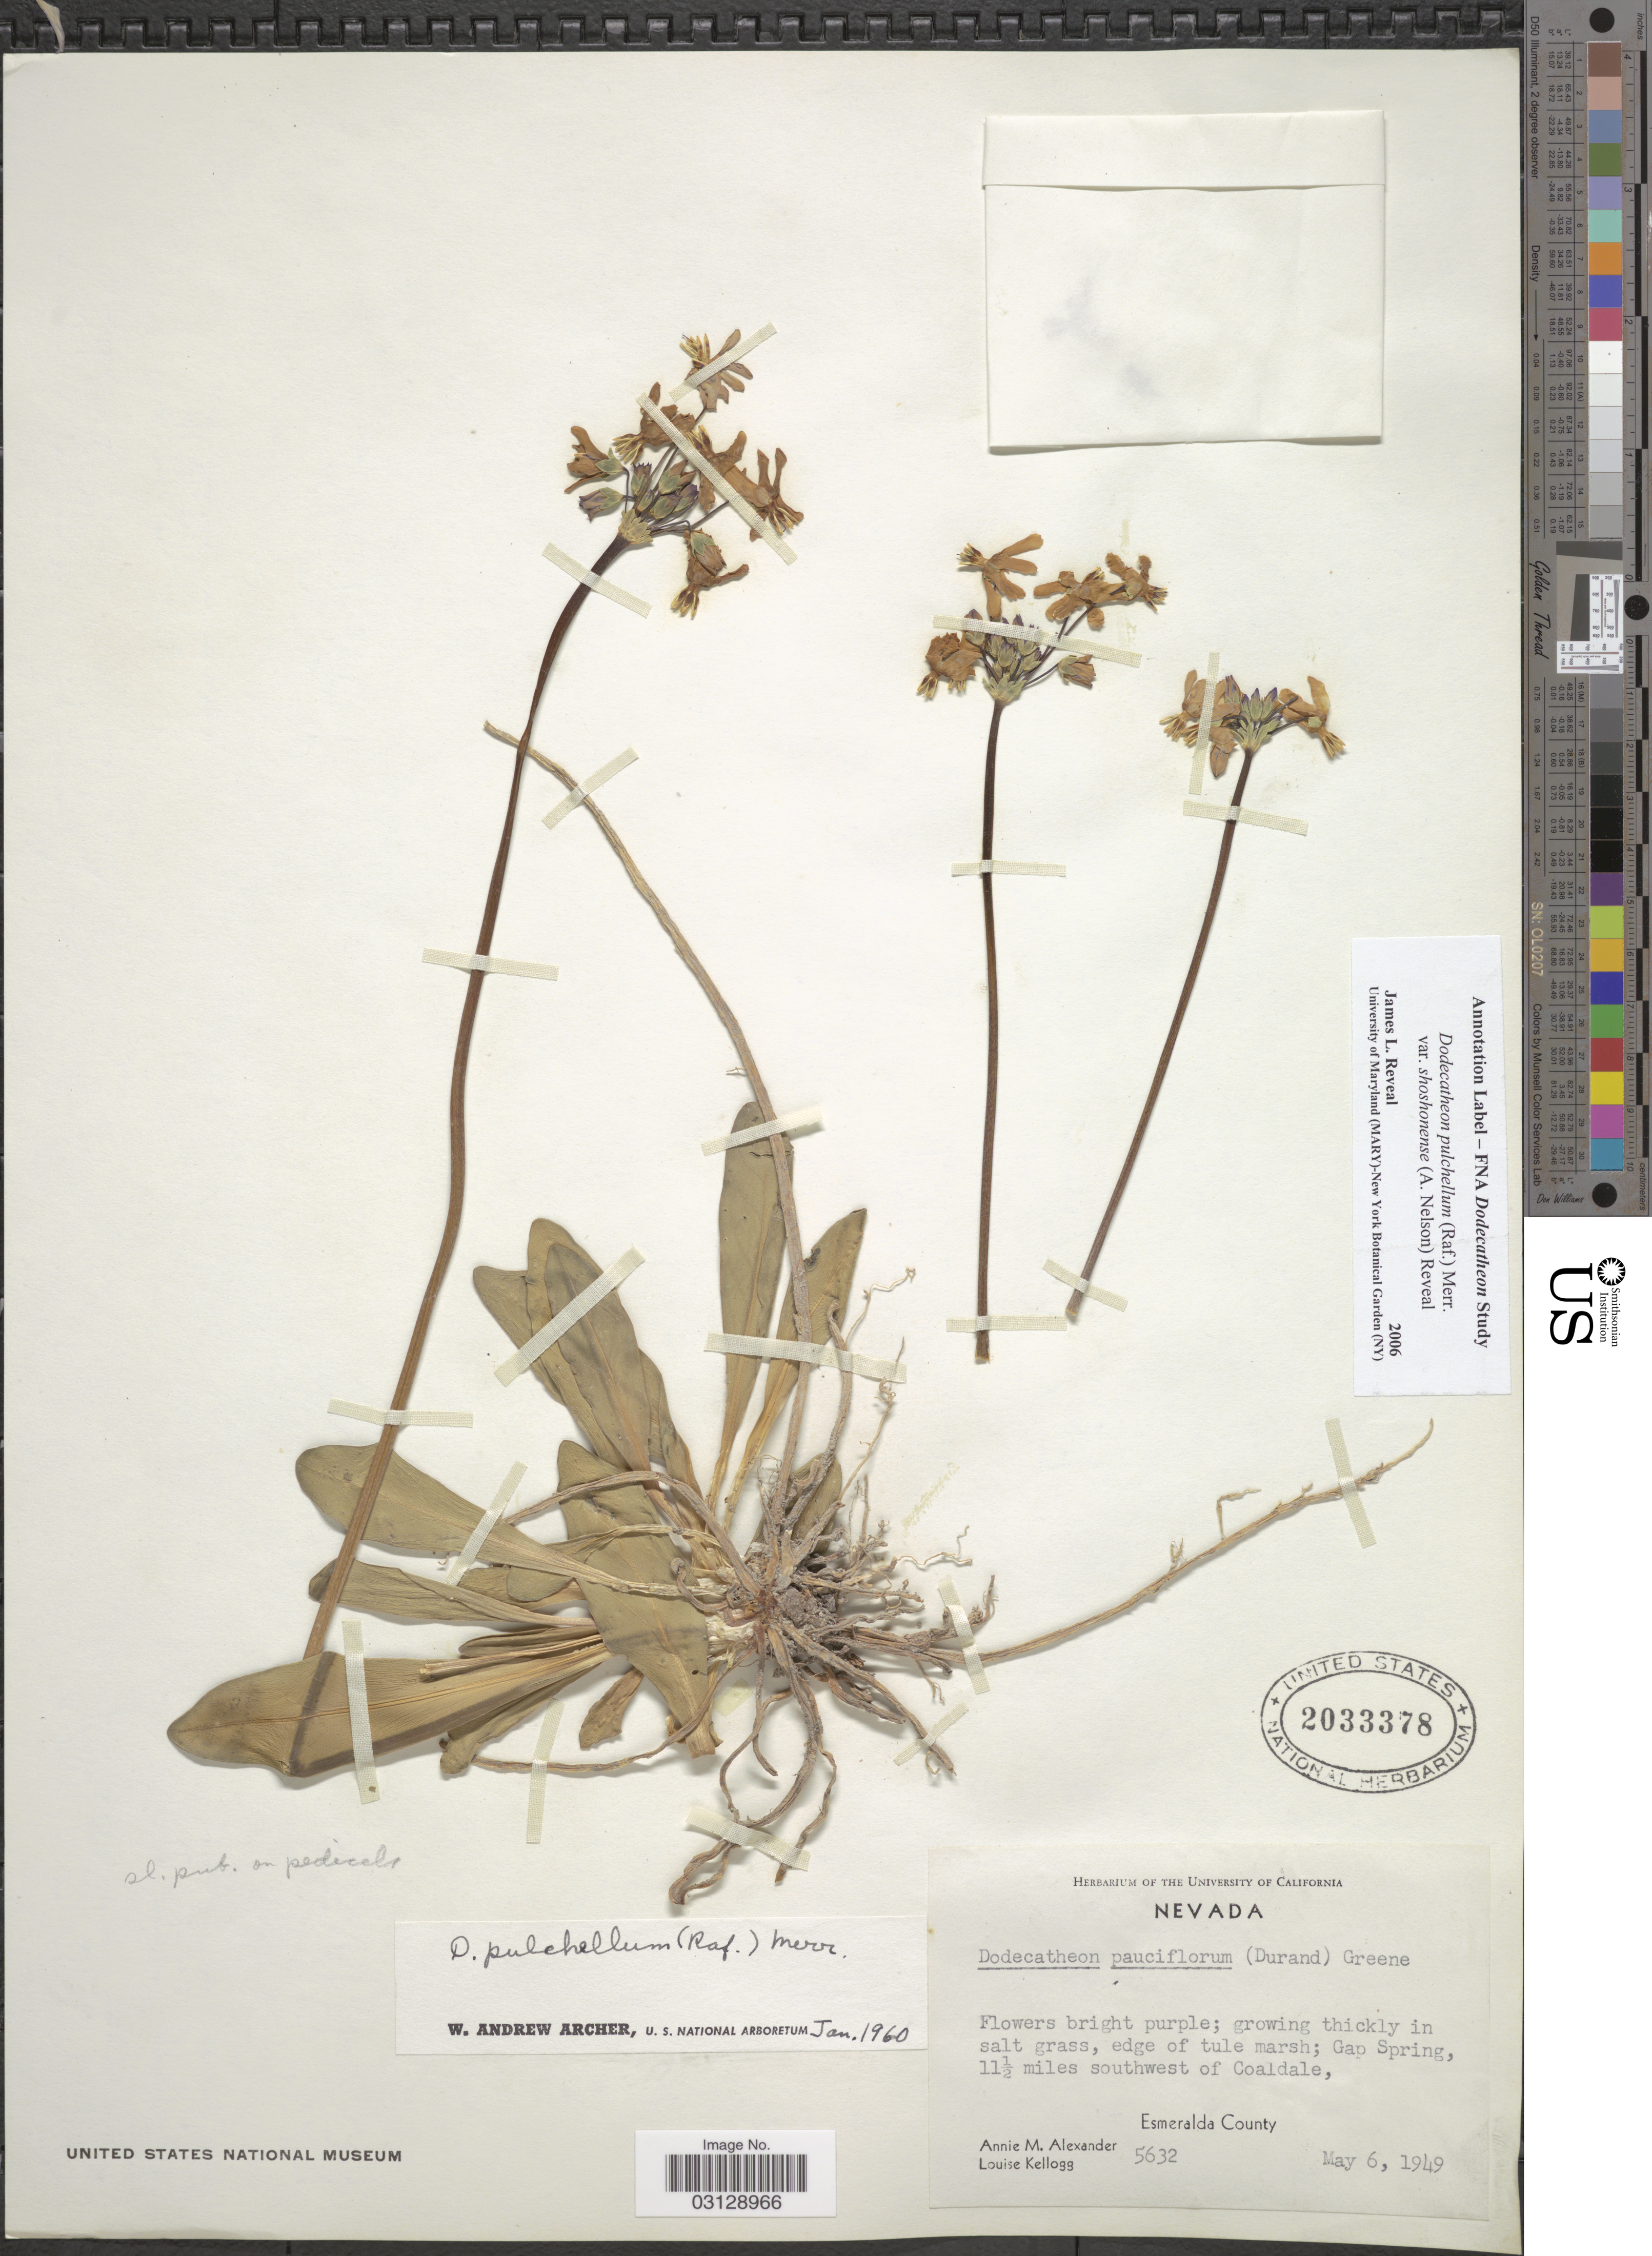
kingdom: Plantae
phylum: Tracheophyta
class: Magnoliopsida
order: Ericales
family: Primulaceae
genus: Dodecatheon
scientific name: Dodecatheon pulchellum var. shoshonense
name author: (A. Nelson) Reveal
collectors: A. M. Alexander & L. Kellogg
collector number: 5632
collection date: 1949-05-06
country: United States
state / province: Nevada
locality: Gap Spring, 11½ miles southwest of Coaldale, Esmeralda County.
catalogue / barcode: US 2033378